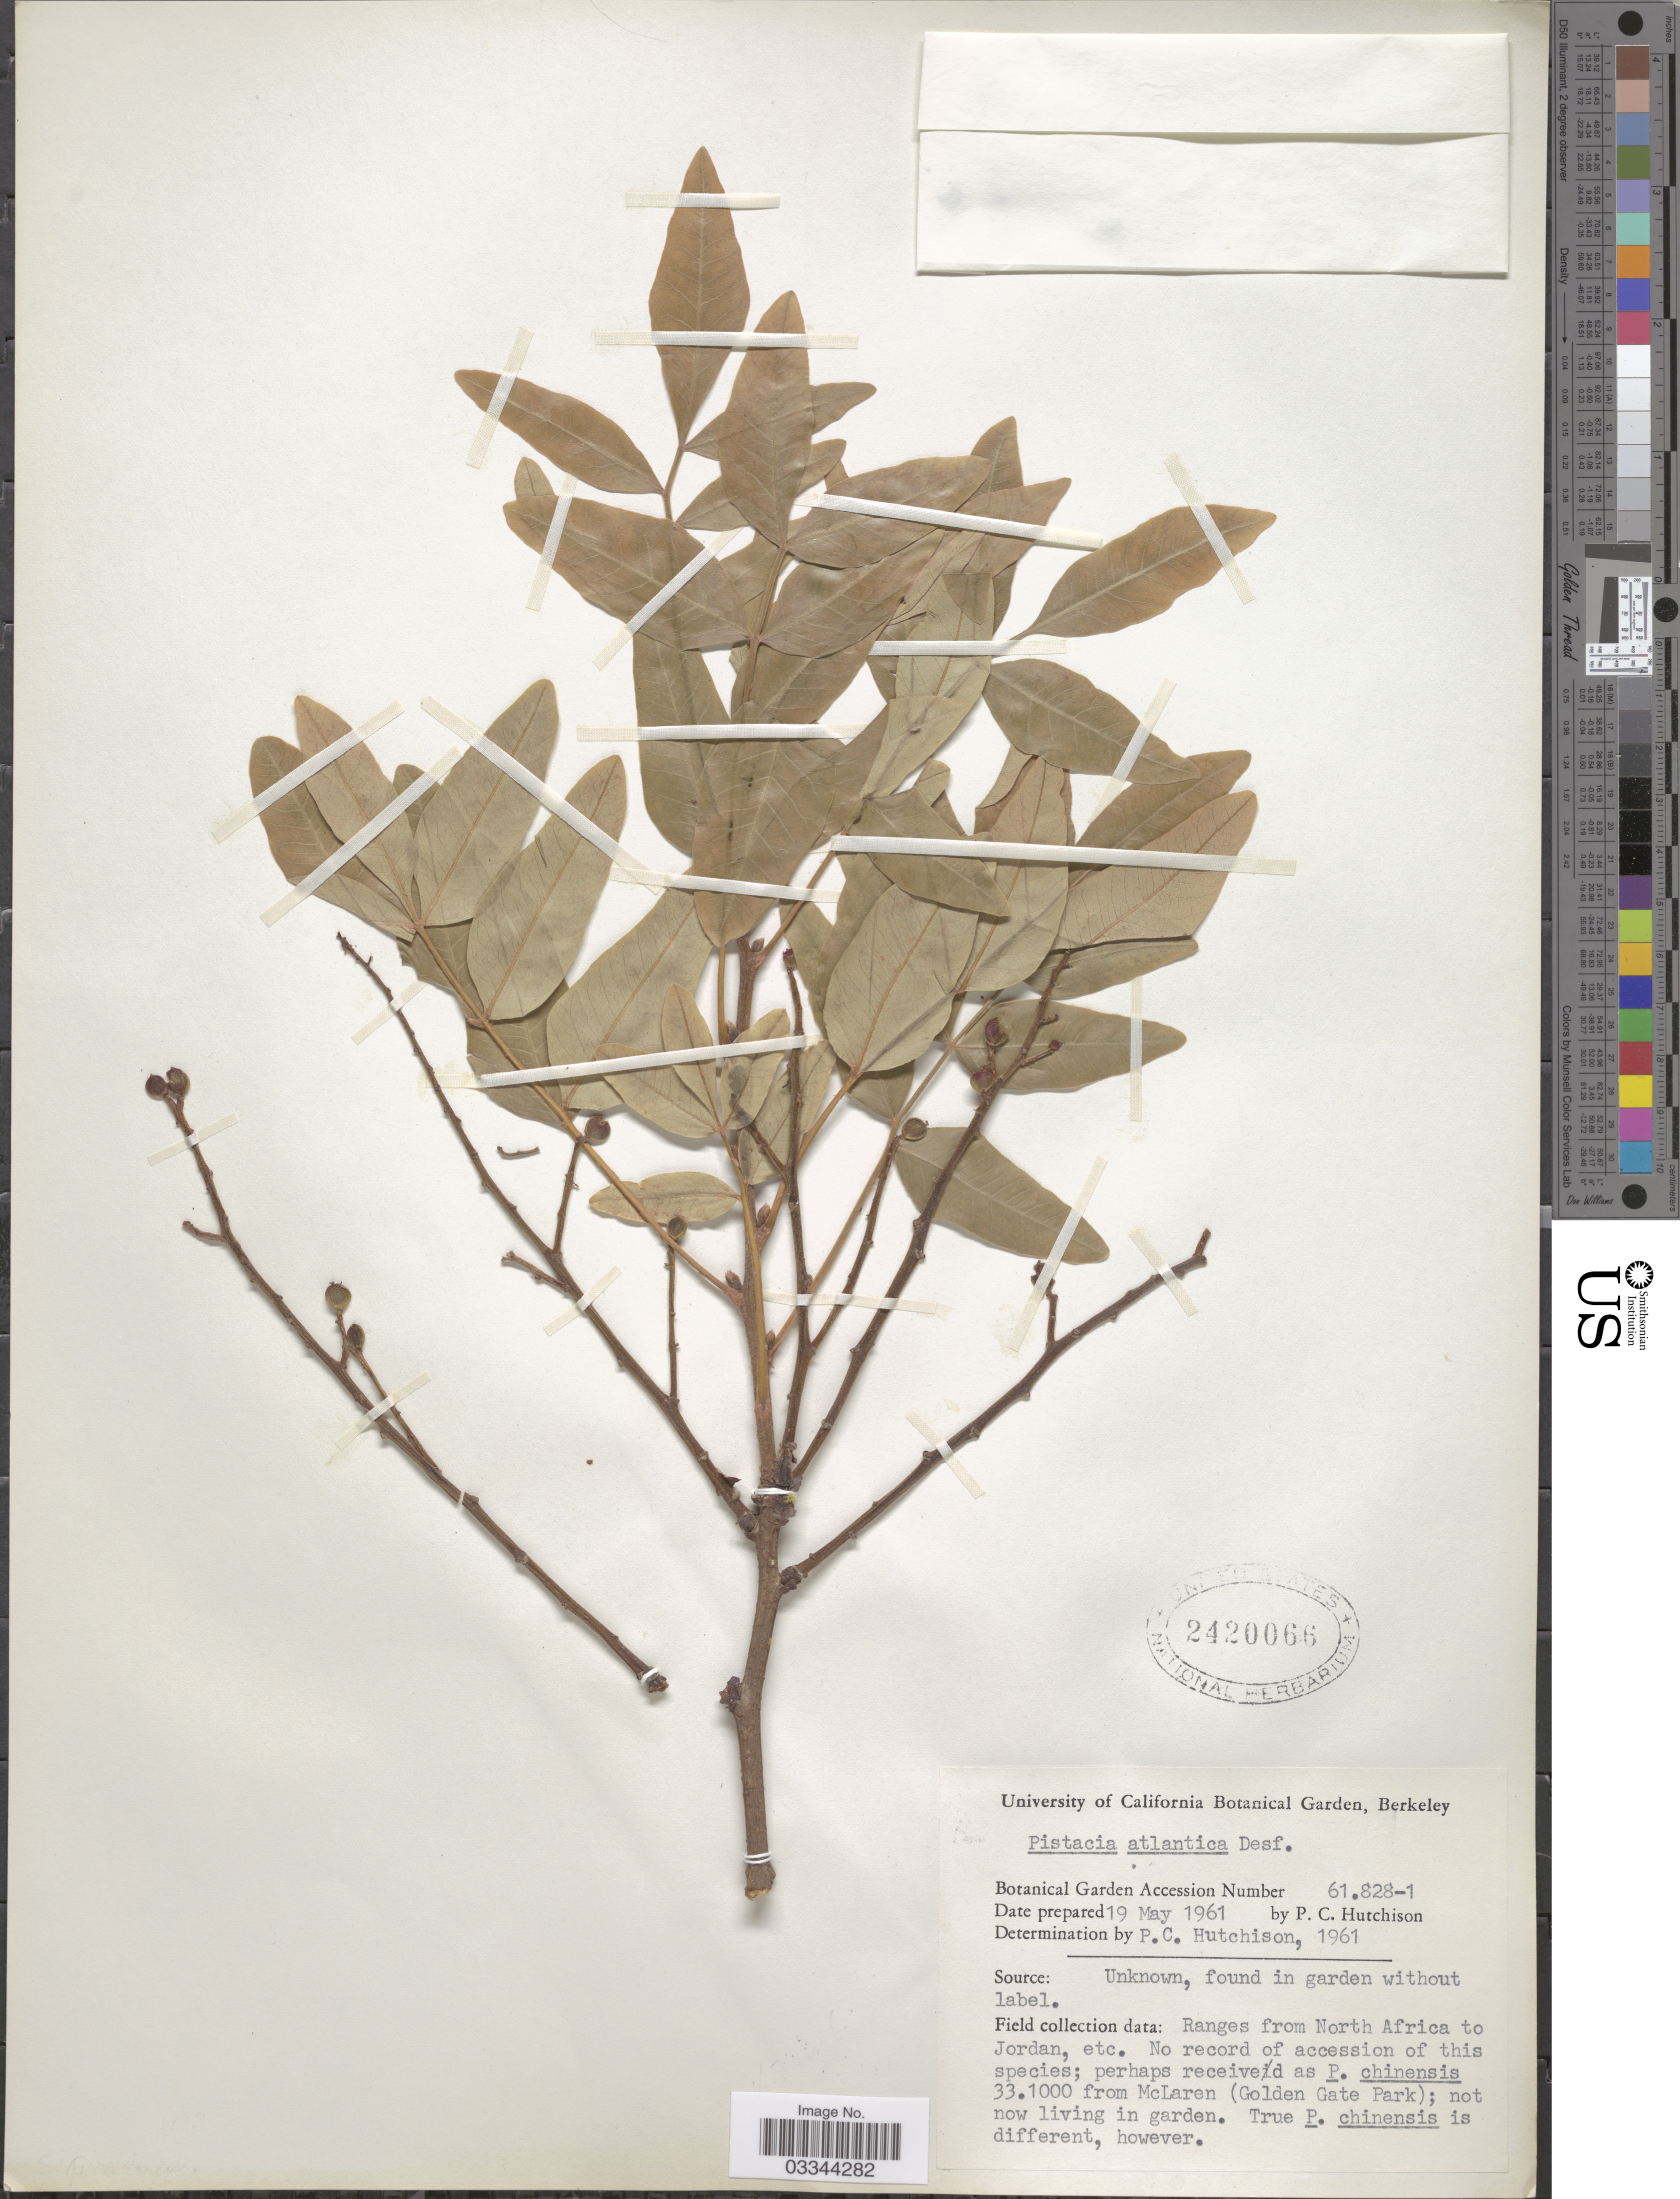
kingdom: Plantae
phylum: Tracheophyta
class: Magnoliopsida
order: Sapindales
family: Anacardiaceae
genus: Pistacia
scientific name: Pistacia atlantica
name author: Desf.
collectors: P. C. Hutchison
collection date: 1961-05-19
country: United States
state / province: California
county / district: Alameda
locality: University of California Botanical Garden, Berkeley.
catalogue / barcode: US 2420066